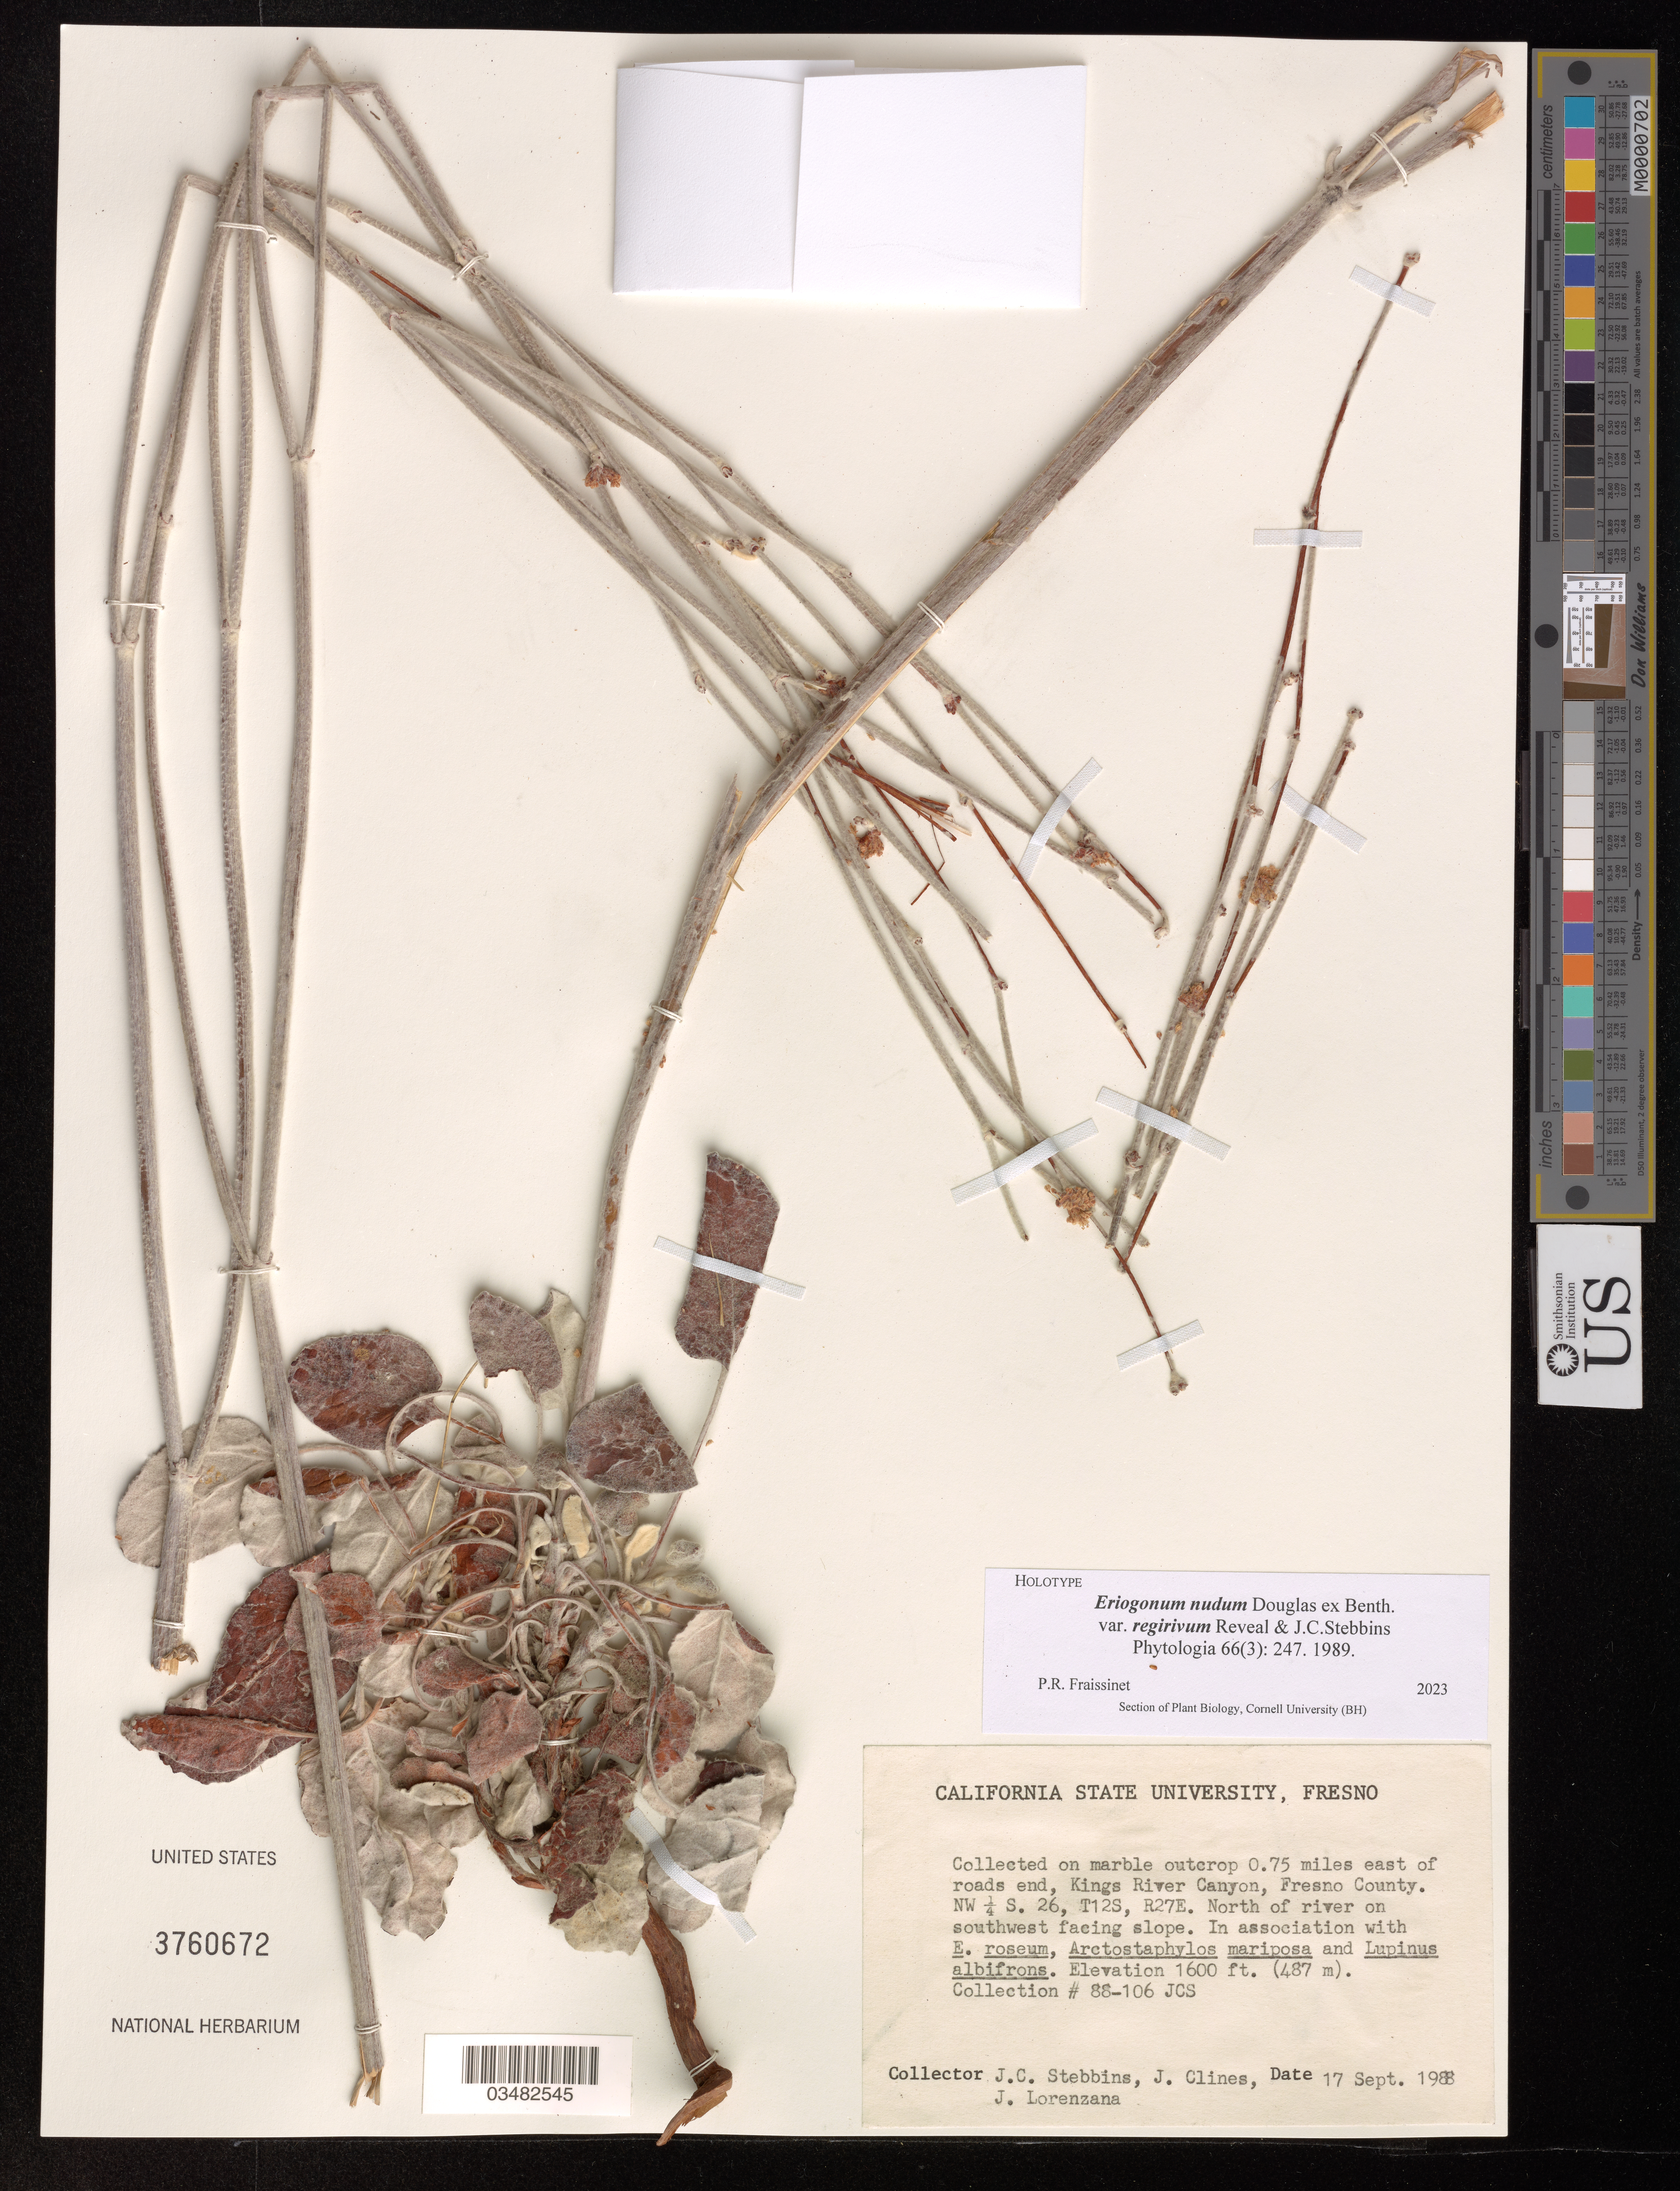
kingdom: Plantae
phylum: Tracheophyta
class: Magnoliopsida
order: Caryophyllales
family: Polygonaceae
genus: Eriogonum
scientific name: Eriogonum nudum var. regirivum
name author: Reveal & Stebbins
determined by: Fraissinet, P. R.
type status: Holotype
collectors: J. Stebbins, J. Clines & J. Lorenzana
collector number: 88-106 JCS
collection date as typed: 17 Sept 1988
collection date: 1988-09-17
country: United States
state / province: California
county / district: Fresno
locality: Kings River Canyon; collected on marble outcrop 0.75 miles E of roads end; NW 1/4 S. 26, T12S, R27E. North of river on SW facing slope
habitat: marble outcrop, SW facing slope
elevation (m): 488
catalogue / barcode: US 3760672